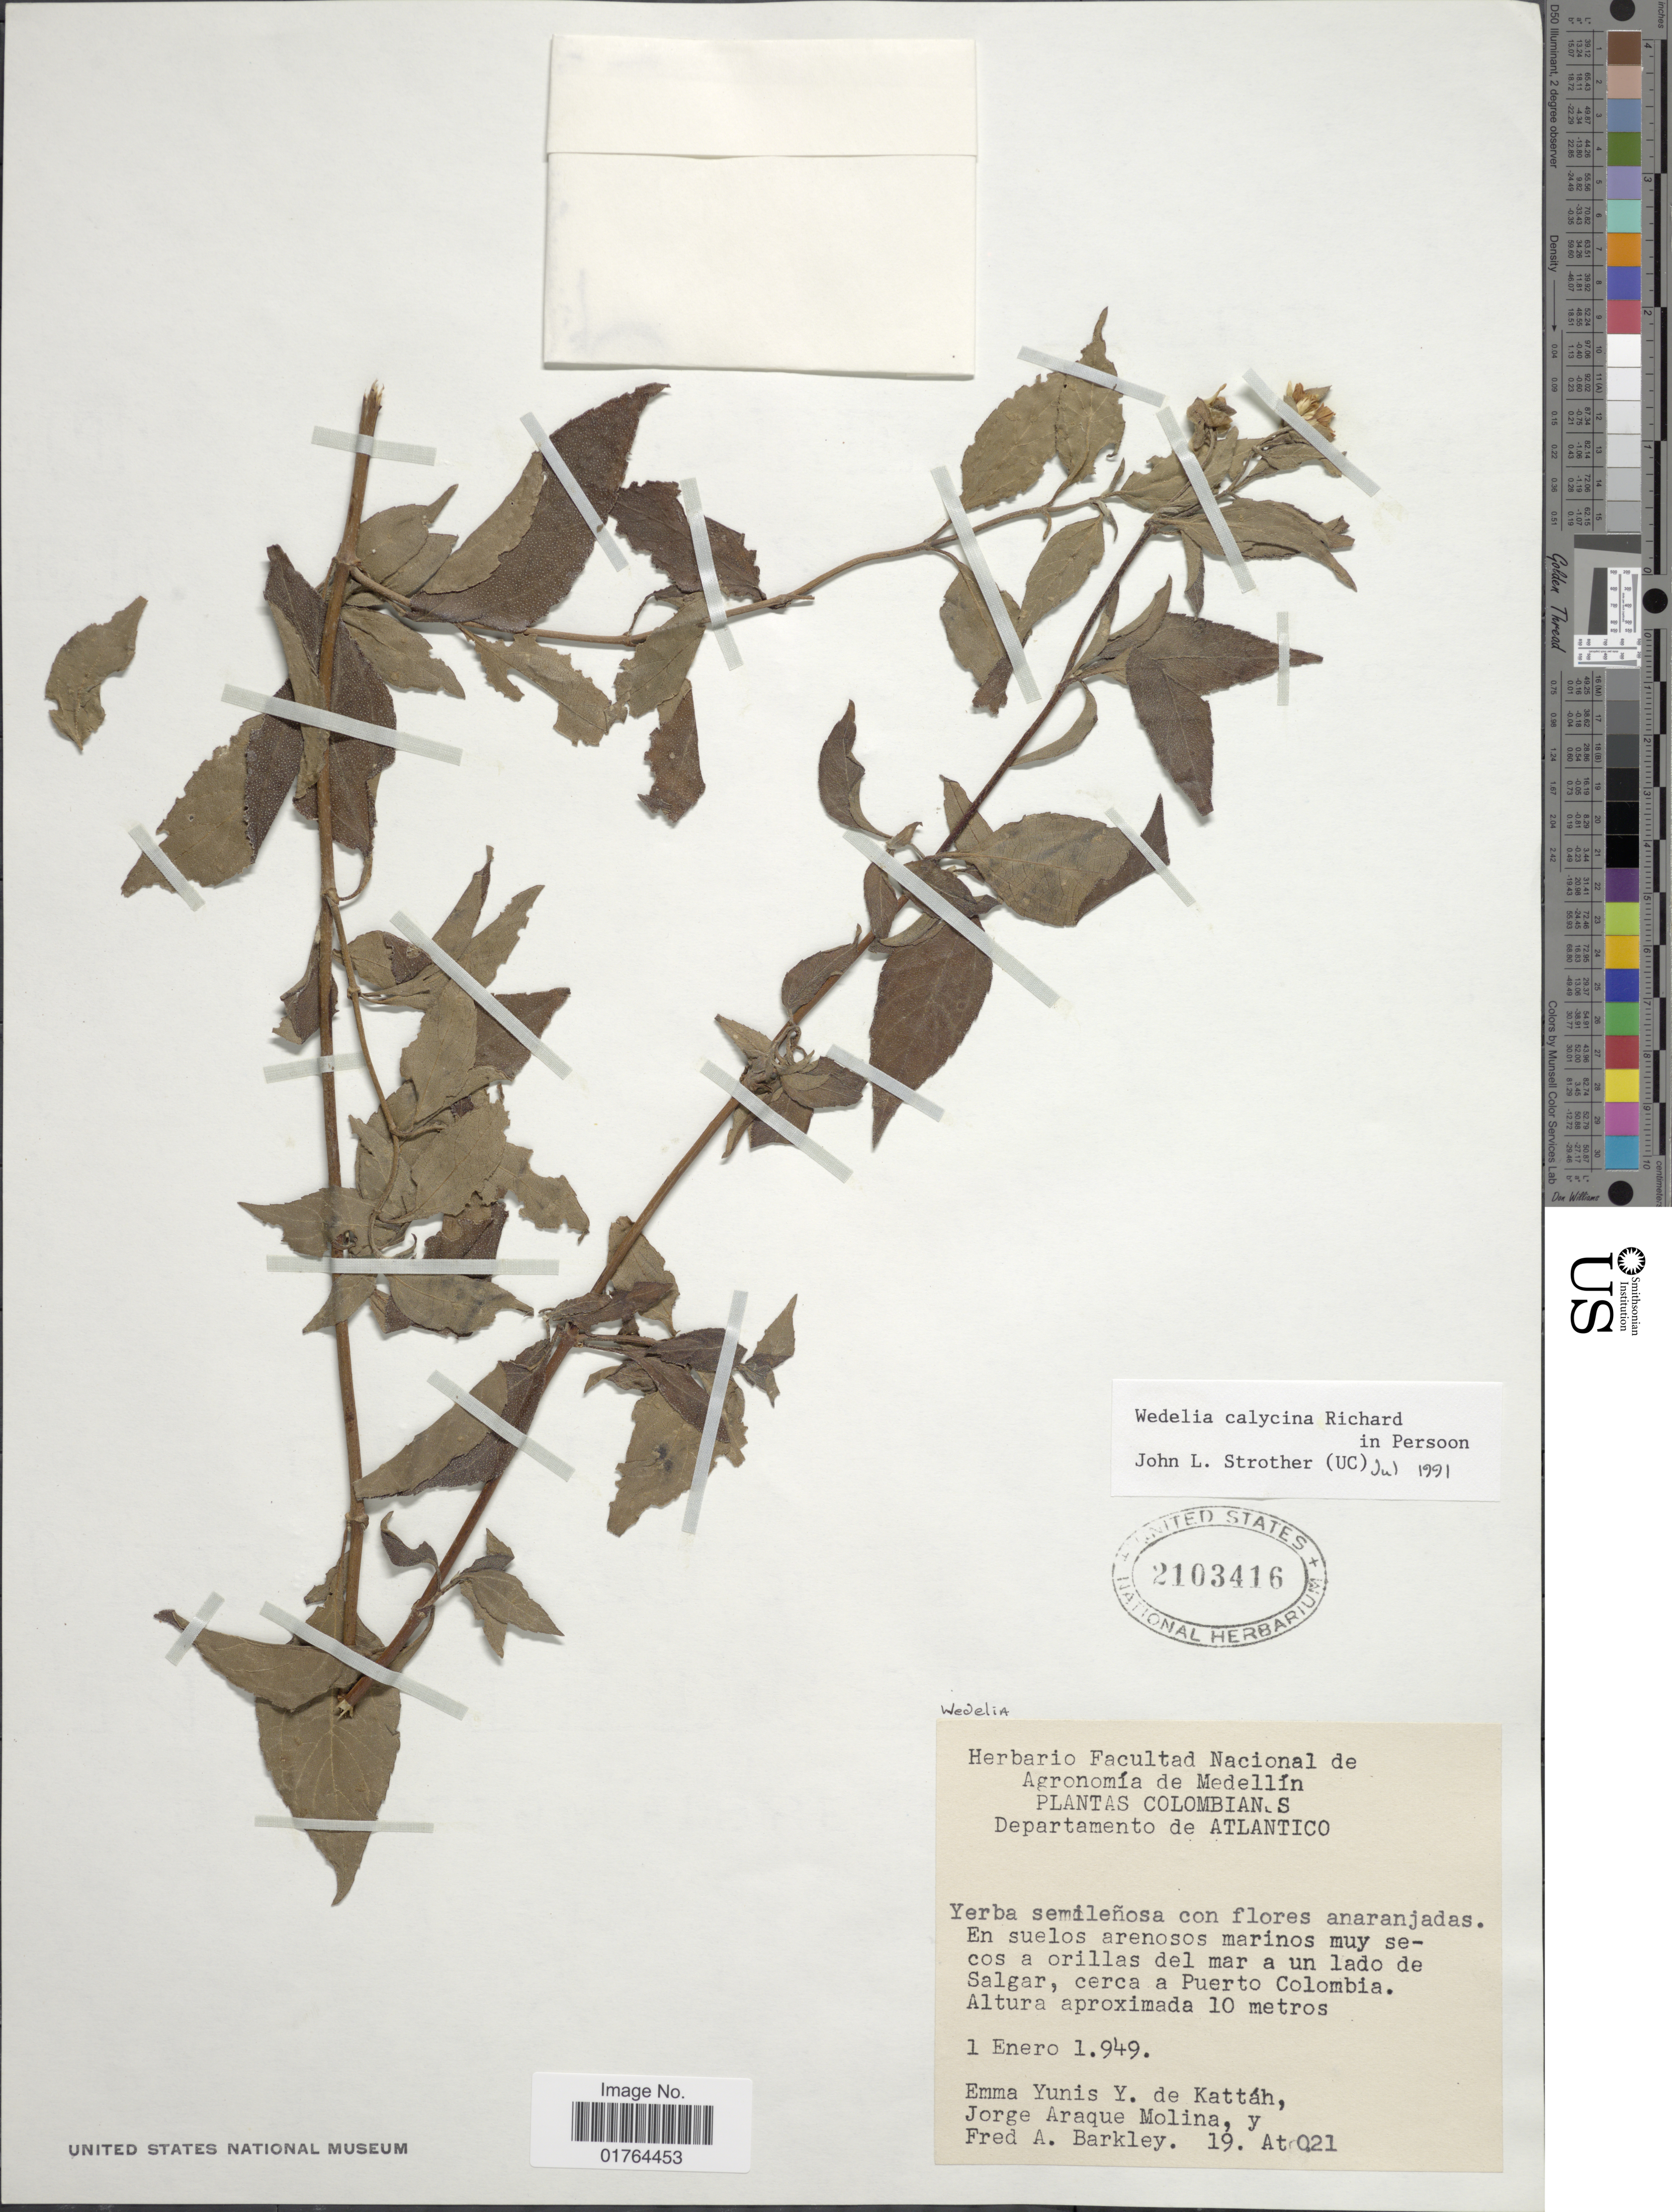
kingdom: Plantae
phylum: Tracheophyta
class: Magnoliopsida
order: Asterales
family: Asteraceae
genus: Wedelia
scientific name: Wedelia calycina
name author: Rich.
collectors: E. de Kattáh, J. A. Molina & F. A. Barkley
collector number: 19At021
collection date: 1949-01-01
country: Colombia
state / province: Atlántico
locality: Orillas del mar a un lado de Salgar, cerca a Puerto Colombia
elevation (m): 10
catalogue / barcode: US 2103416